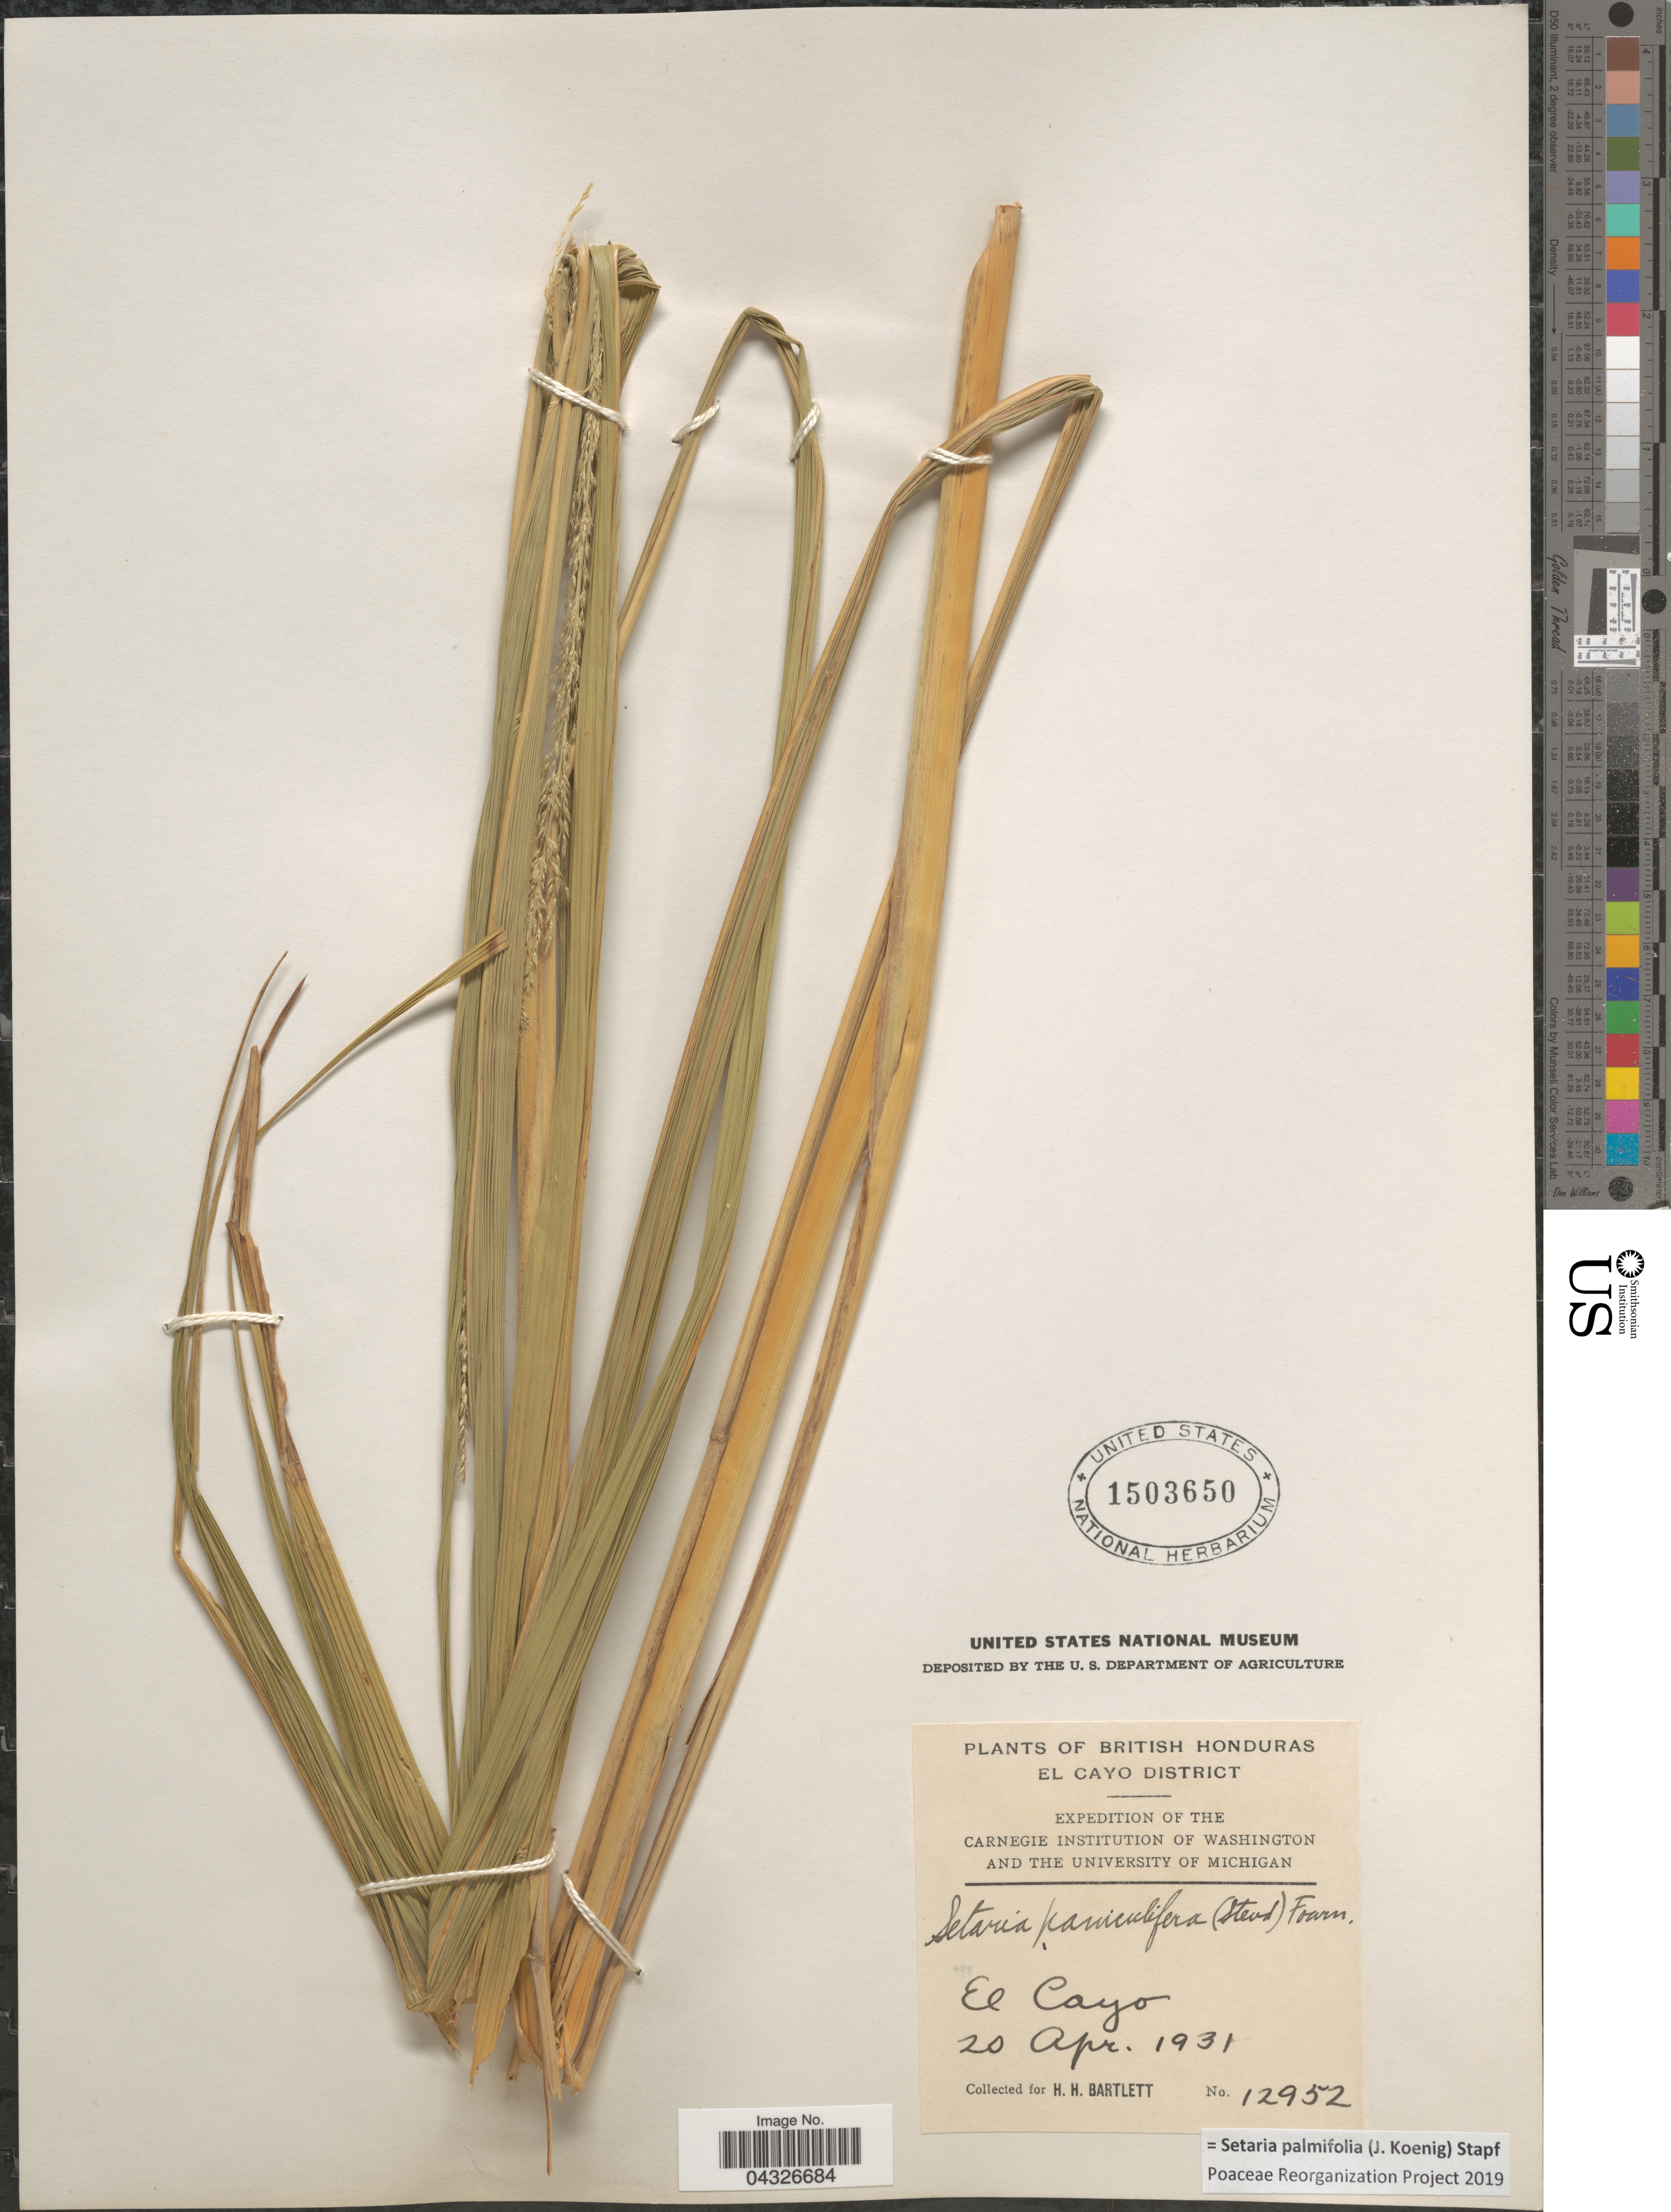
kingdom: Plantae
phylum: Tracheophyta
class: Liliopsida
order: Poales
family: Poaceae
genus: Setaria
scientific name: Setaria palmifolia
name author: (J. Koenig) Stapf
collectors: H. H. Bartlett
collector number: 12952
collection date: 1931-04-20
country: Belize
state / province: Cayo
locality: British Honduras. El Cayo District. Expedition of the Carnegie Institution of Washington and the University of Michigan. El Cayo.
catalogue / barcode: US 1503650